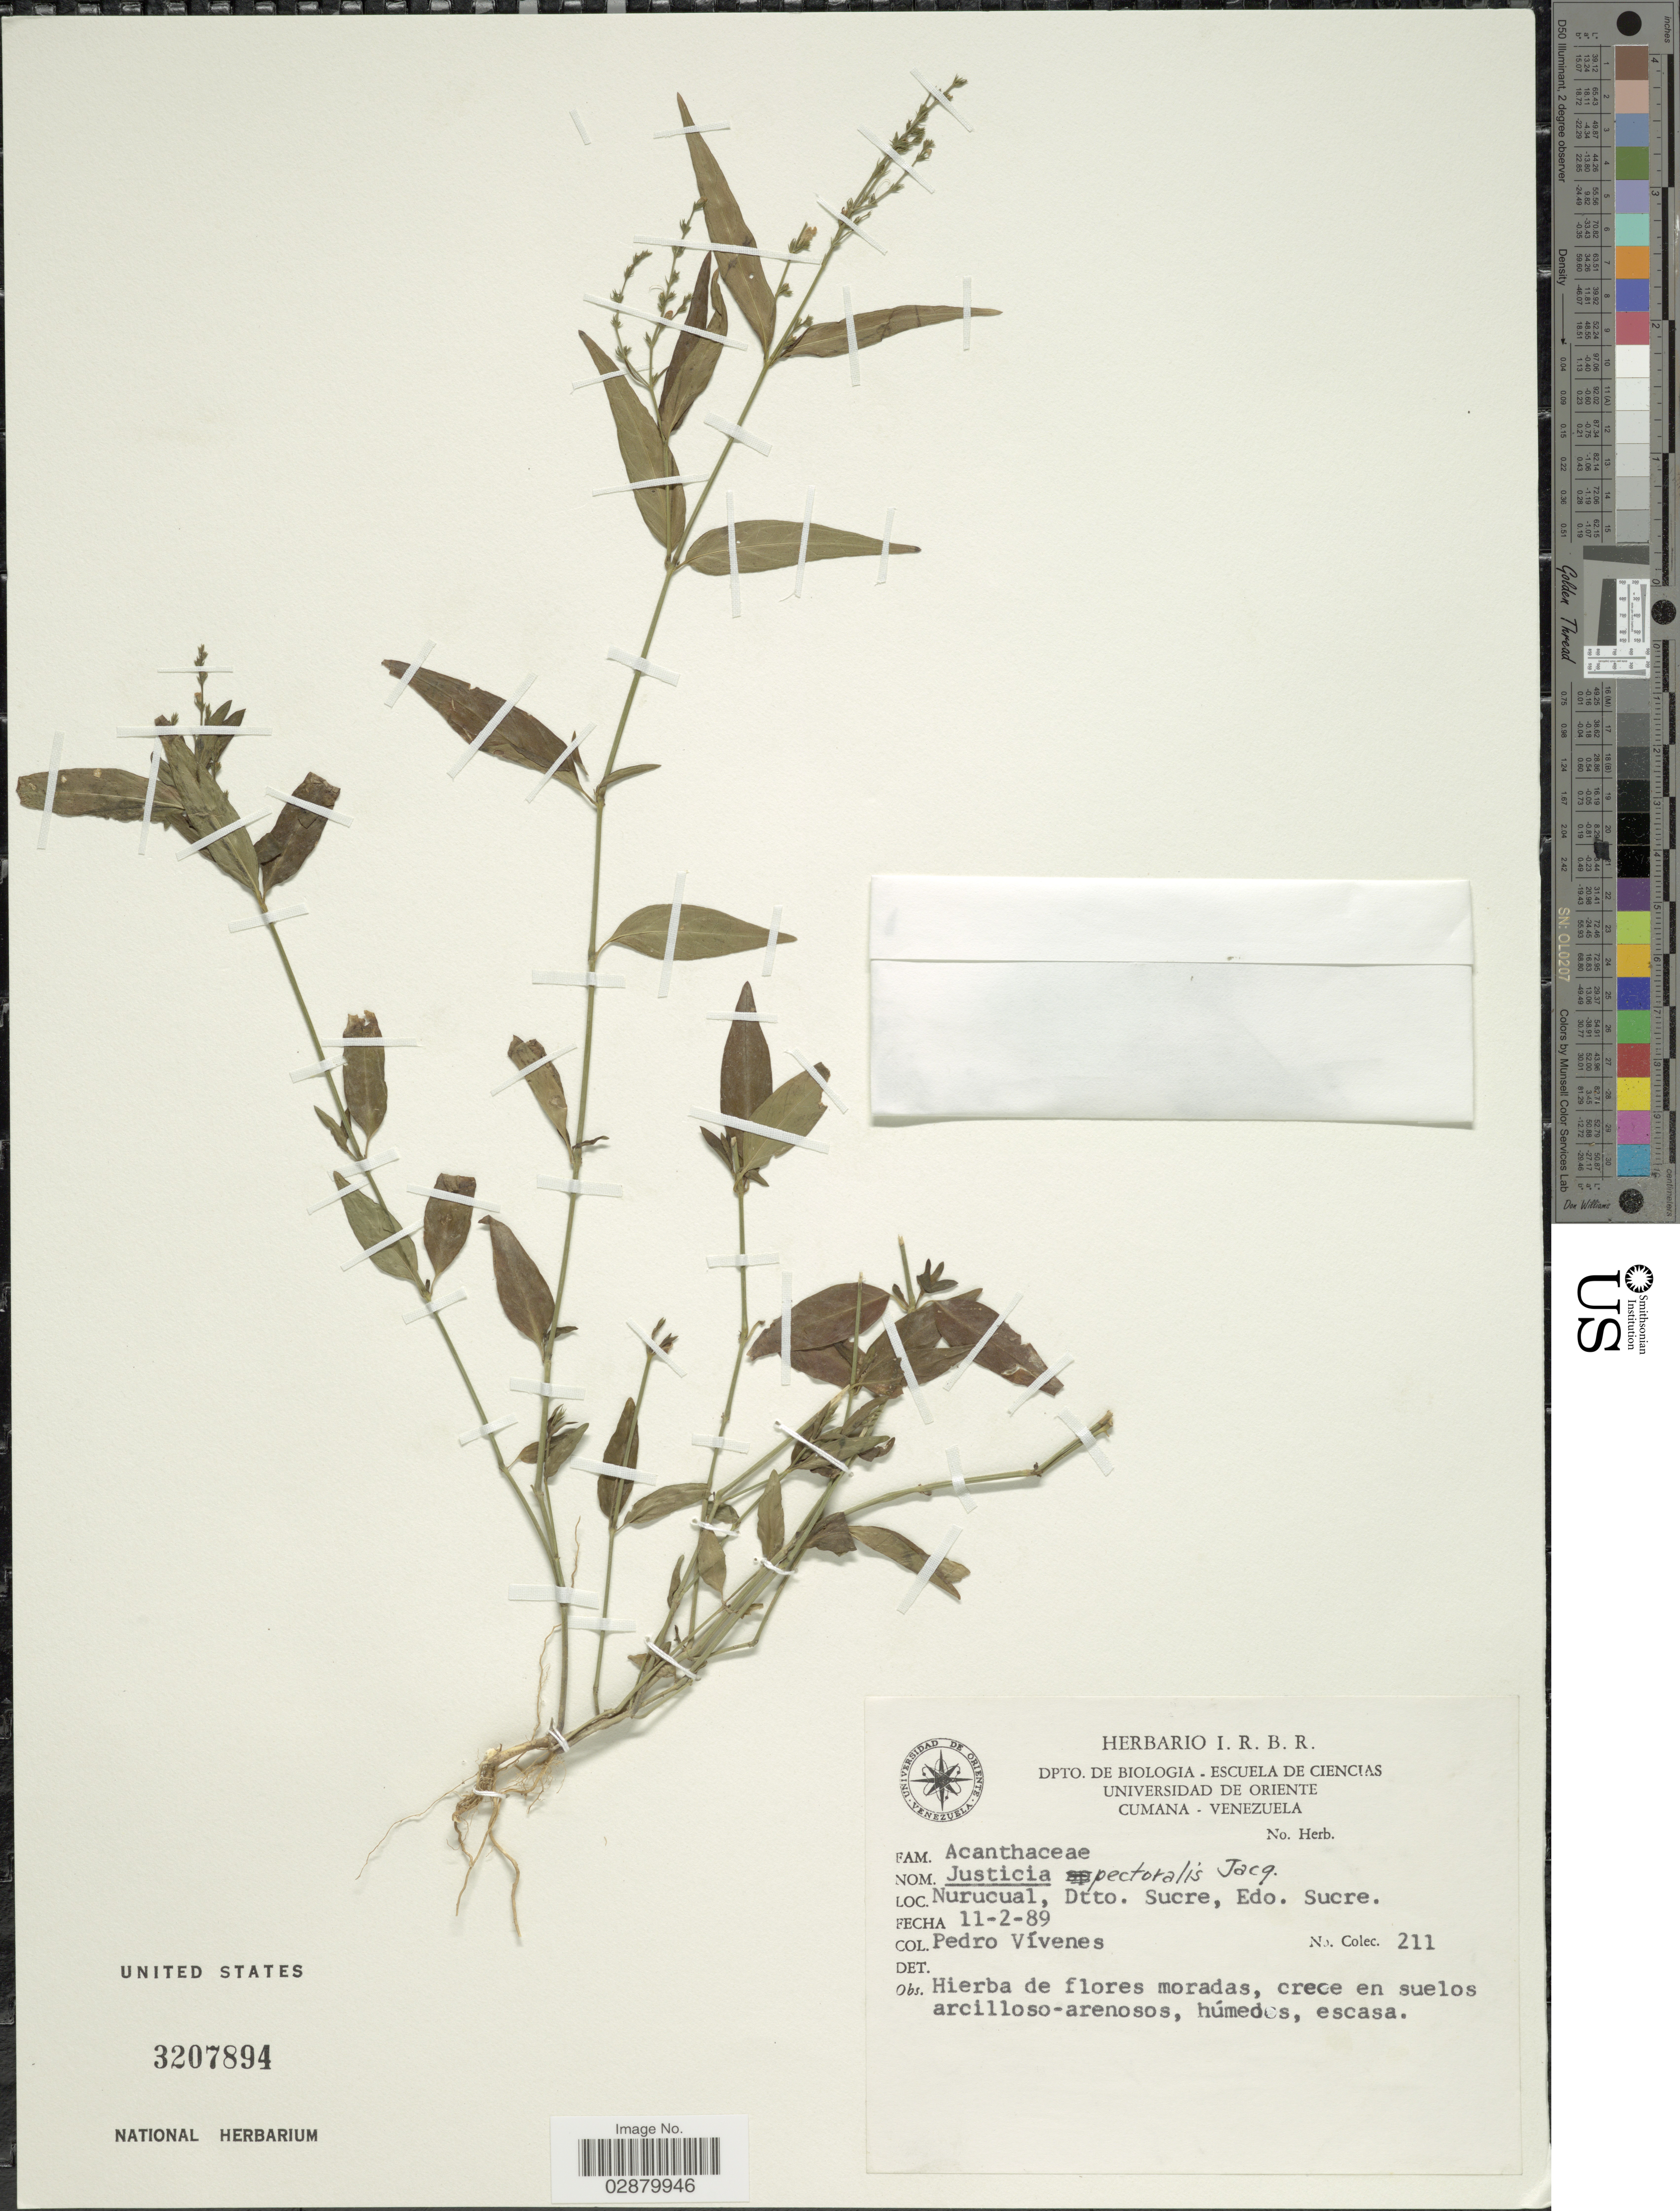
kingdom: Plantae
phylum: Tracheophyta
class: Magnoliopsida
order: Lamiales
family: Acanthaceae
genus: Justicia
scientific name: Justicia pectoralis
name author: Jacq.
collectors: P. Vivenes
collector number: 211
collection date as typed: Transcribed d/m/y: 11/2/89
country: Venezuela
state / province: Sucre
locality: Nurucual, Dtto. Sucre.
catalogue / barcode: US 3207894